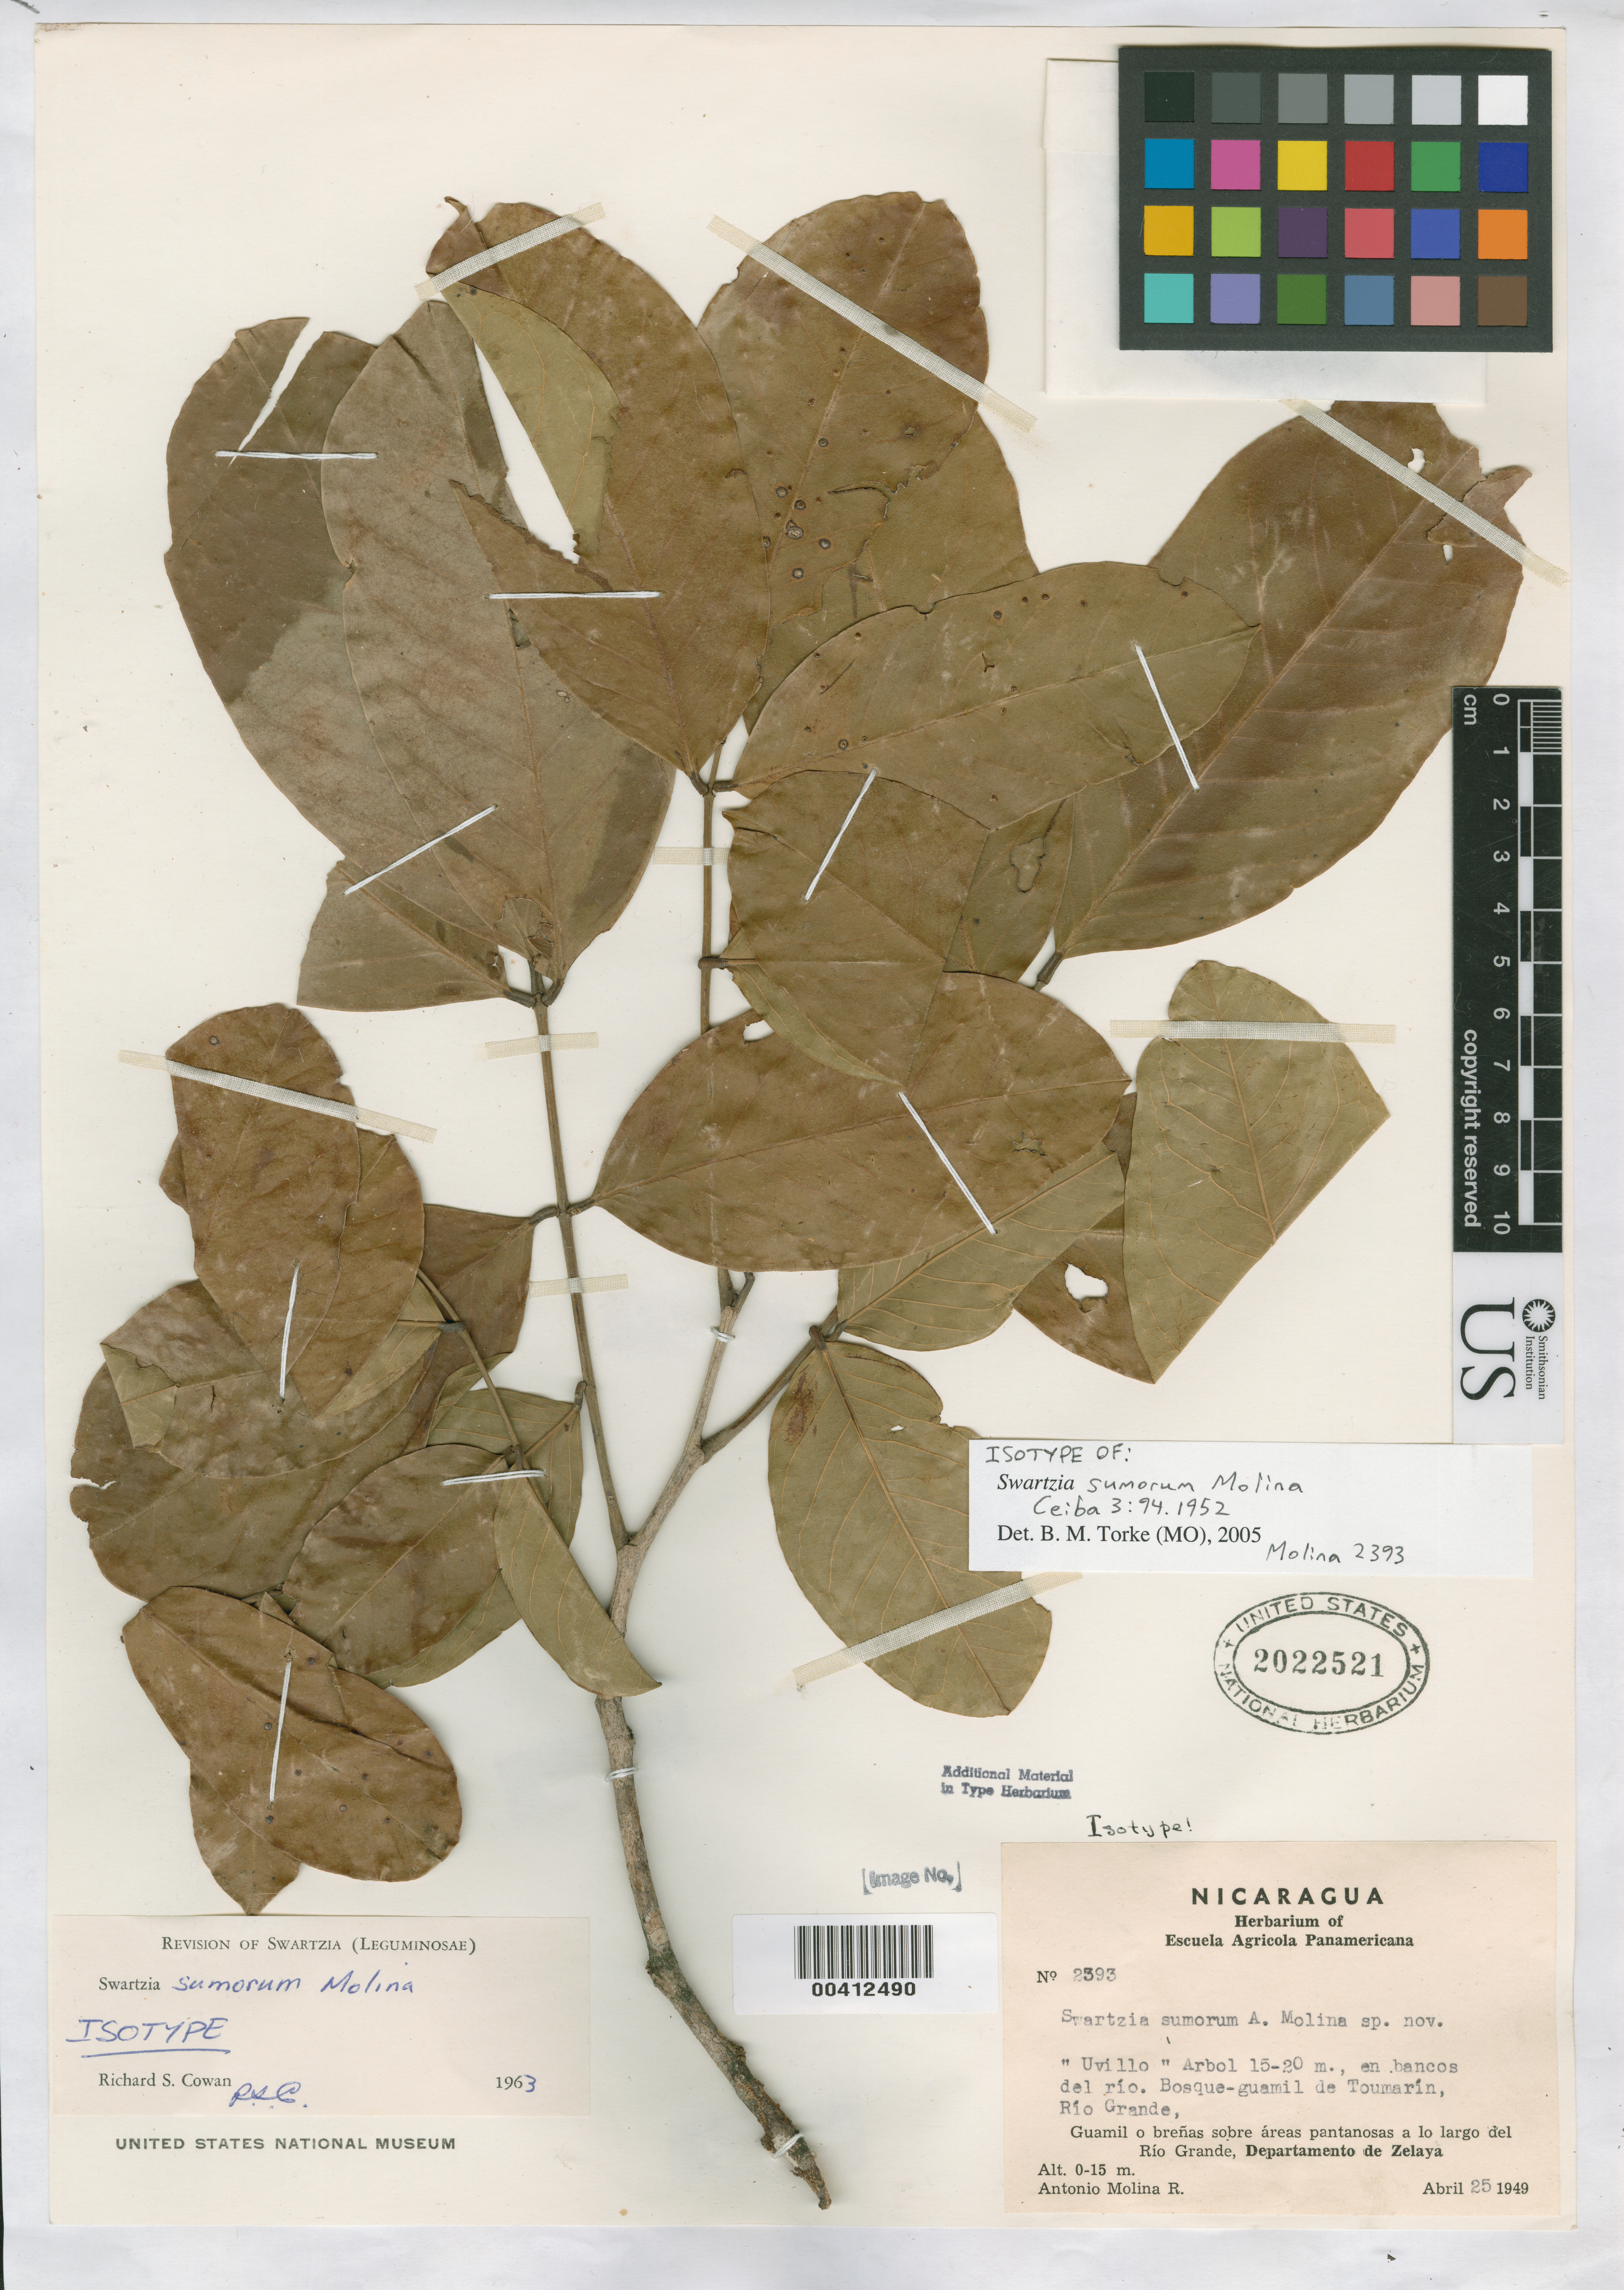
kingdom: Plantae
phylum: Tracheophyta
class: Magnoliopsida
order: Fabales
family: Fabaceae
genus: Swartzia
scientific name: Swartzia sumorum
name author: Ant. Molina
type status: Isotype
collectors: A. Molina R.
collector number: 2393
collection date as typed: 25 Apr 1949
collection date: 1949-04-25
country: Nicaragua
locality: Zelaya. Rio Grande.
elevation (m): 0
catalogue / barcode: US 2022521